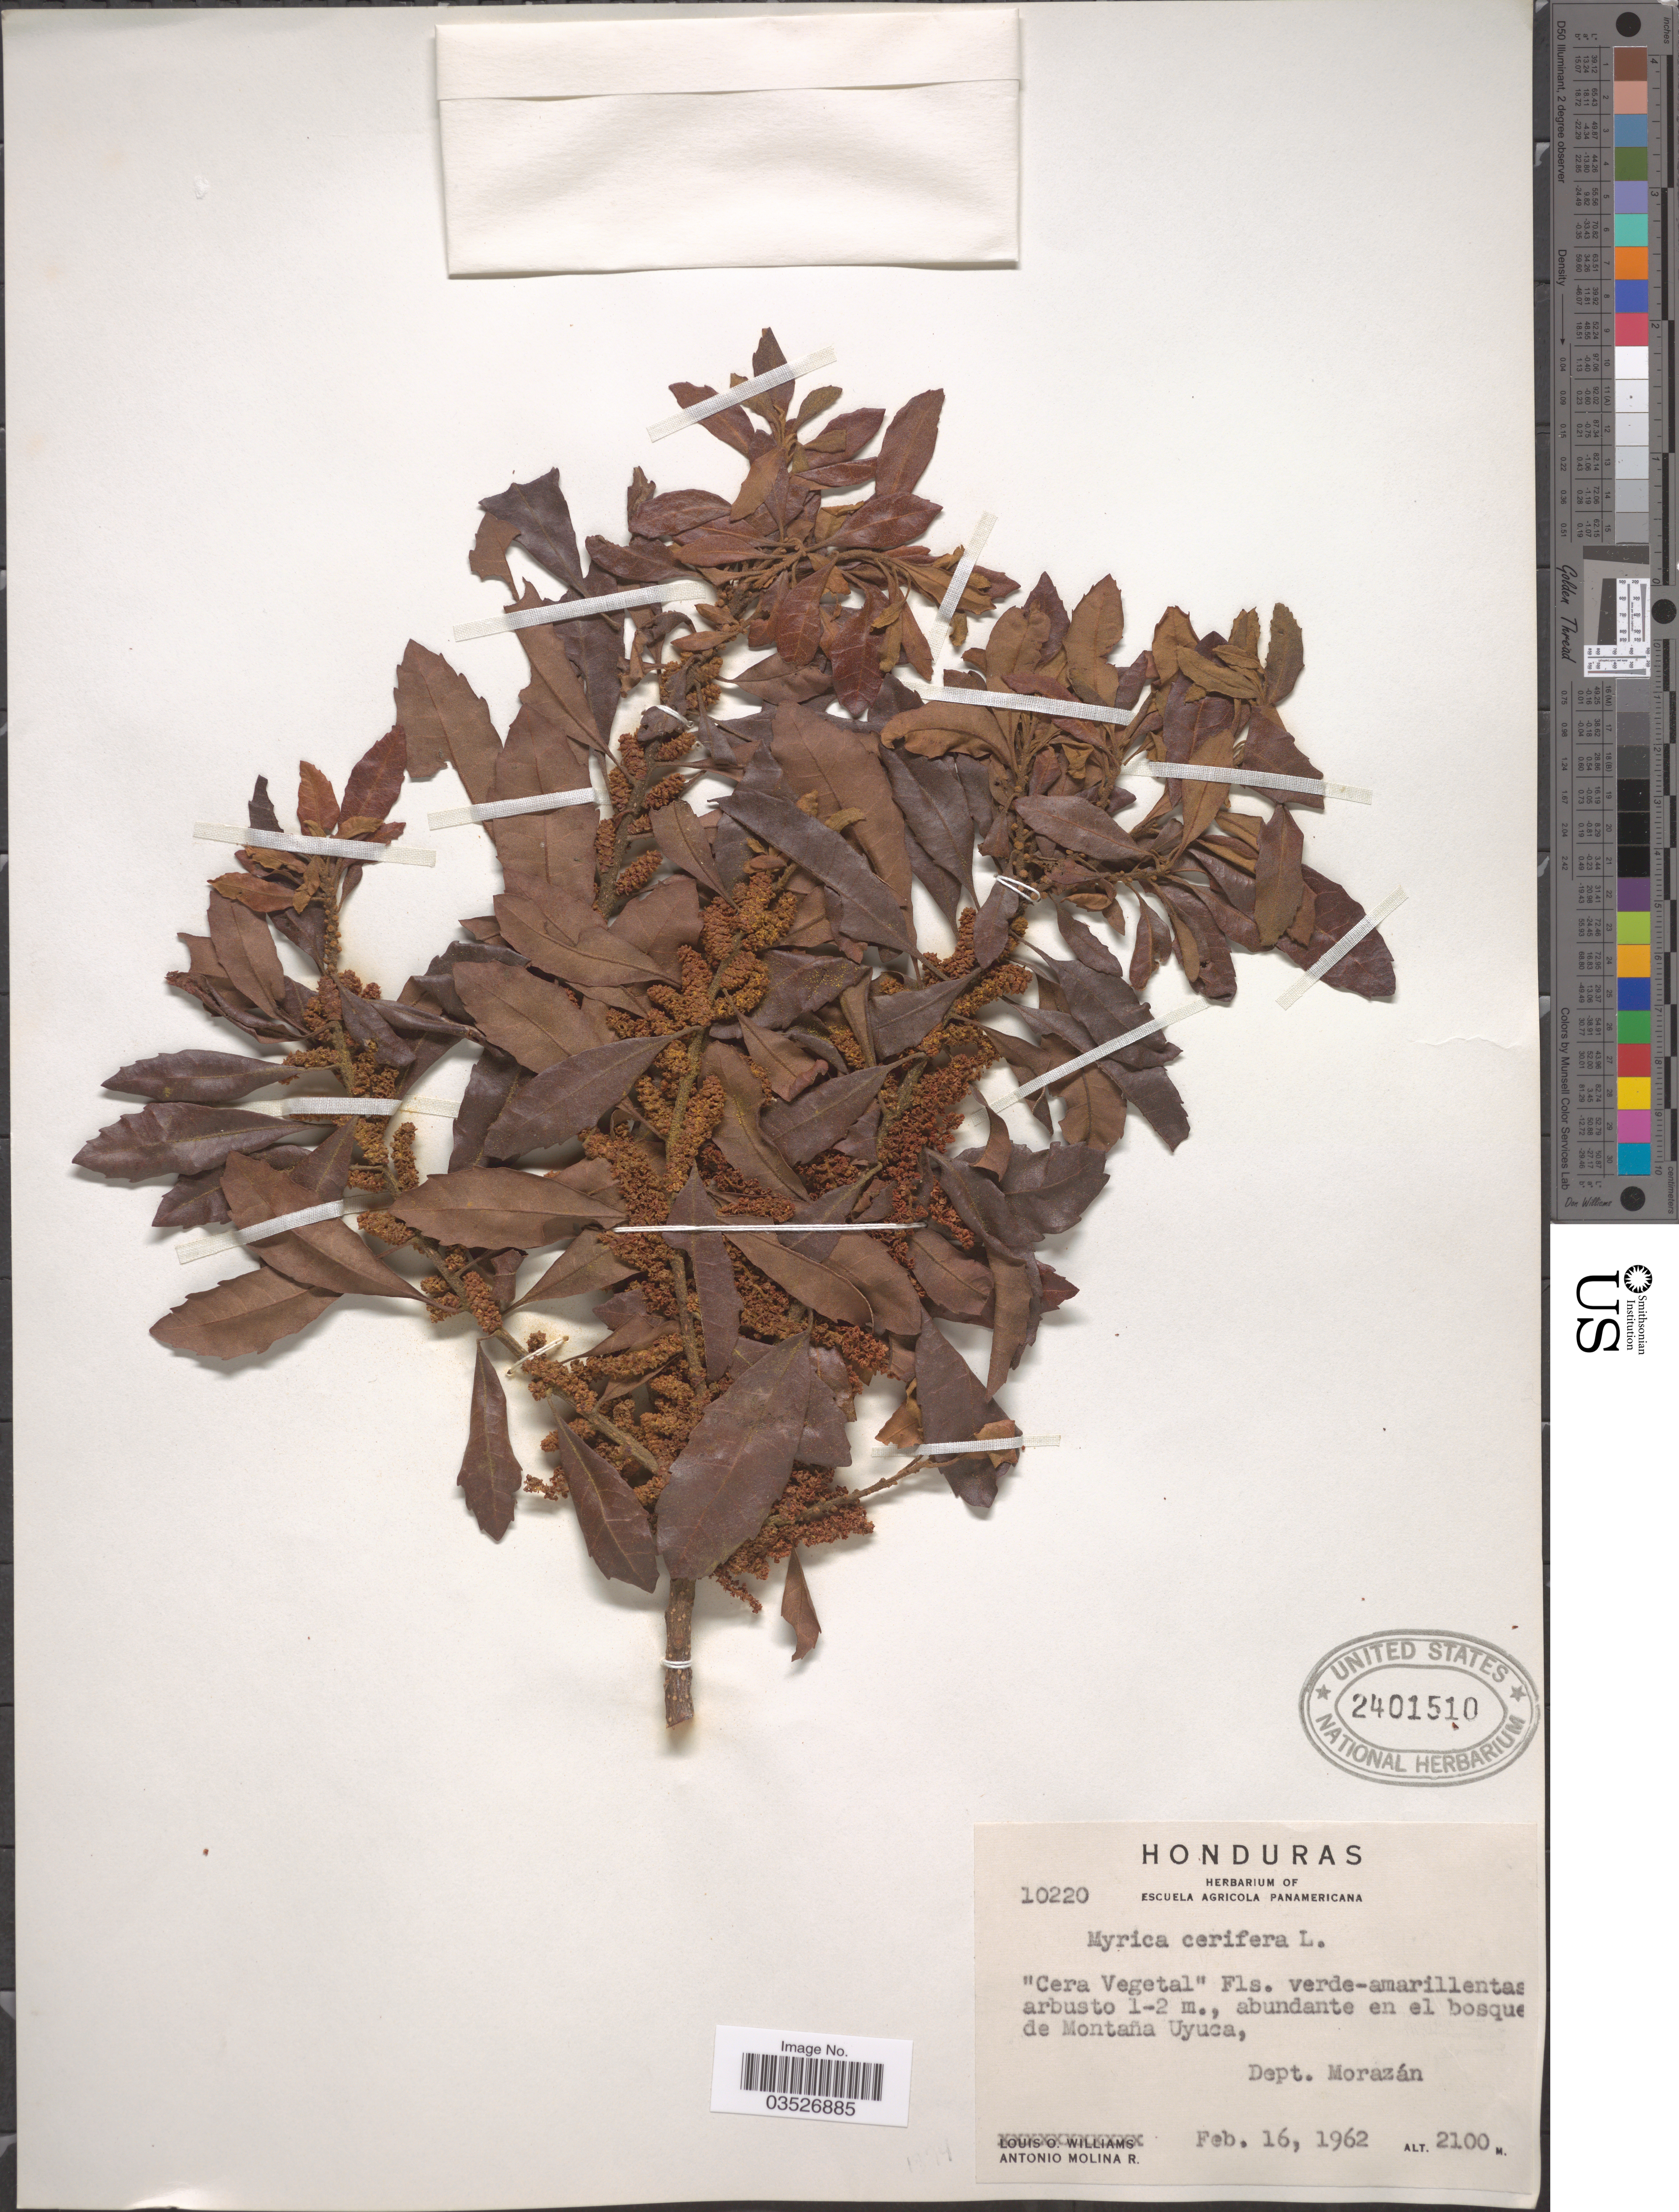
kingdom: Plantae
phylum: Tracheophyta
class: Magnoliopsida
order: Fagales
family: Myricaceae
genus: Morella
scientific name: Morella cerifera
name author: (L.) Small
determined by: Strong, M. T., (US), Smithsonian Institution - National Museum of Natural History (UNITED STATES)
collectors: A. Molina R.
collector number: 10220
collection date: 1962-02-16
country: Honduras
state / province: Fco. Morazán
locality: Abundante en el bosque de Montaña Uyuca, Dept. Morazán.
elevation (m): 2100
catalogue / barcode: US 2401510